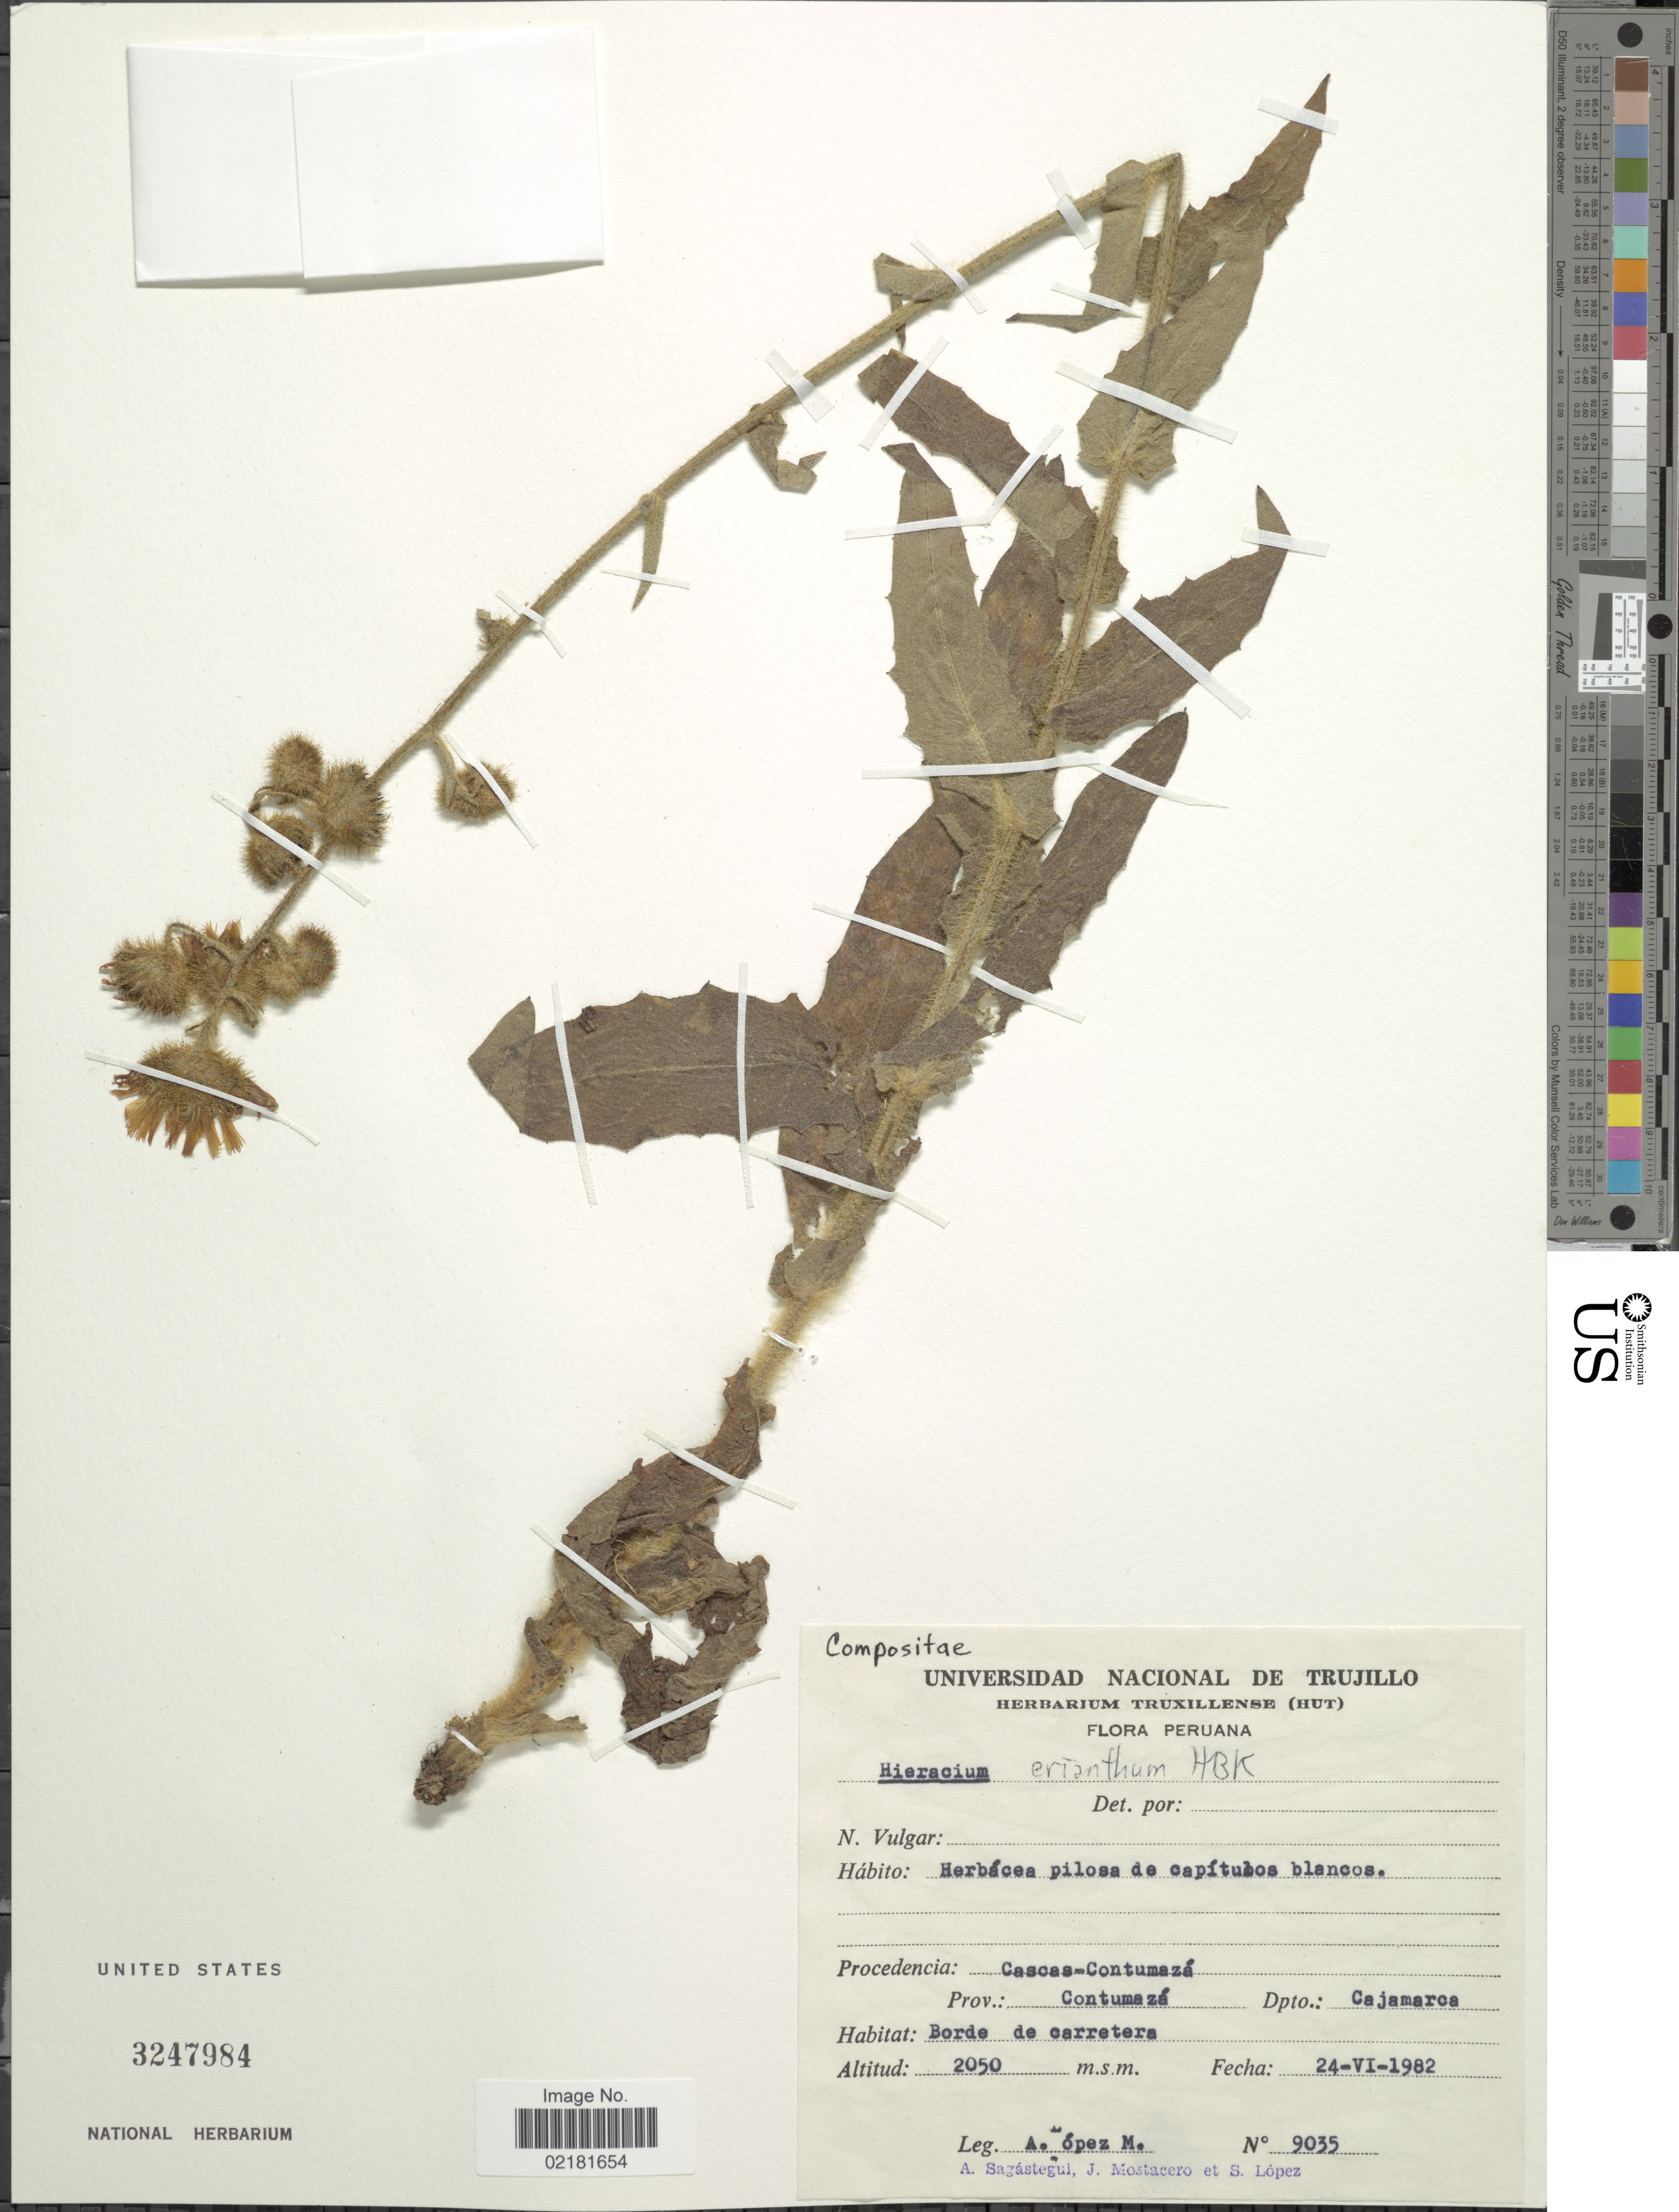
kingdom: Plantae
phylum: Tracheophyta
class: Magnoliopsida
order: Asterales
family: Asteraceae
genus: Hieracium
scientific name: Hieracium erianthum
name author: Kunth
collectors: A. López M.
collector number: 9035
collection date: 1982-06-24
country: Peru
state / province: Cajamarca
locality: Cascas-Contumaza, Prov.: Contumaza, borde de carretera.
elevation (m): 2050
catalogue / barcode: US 3247984